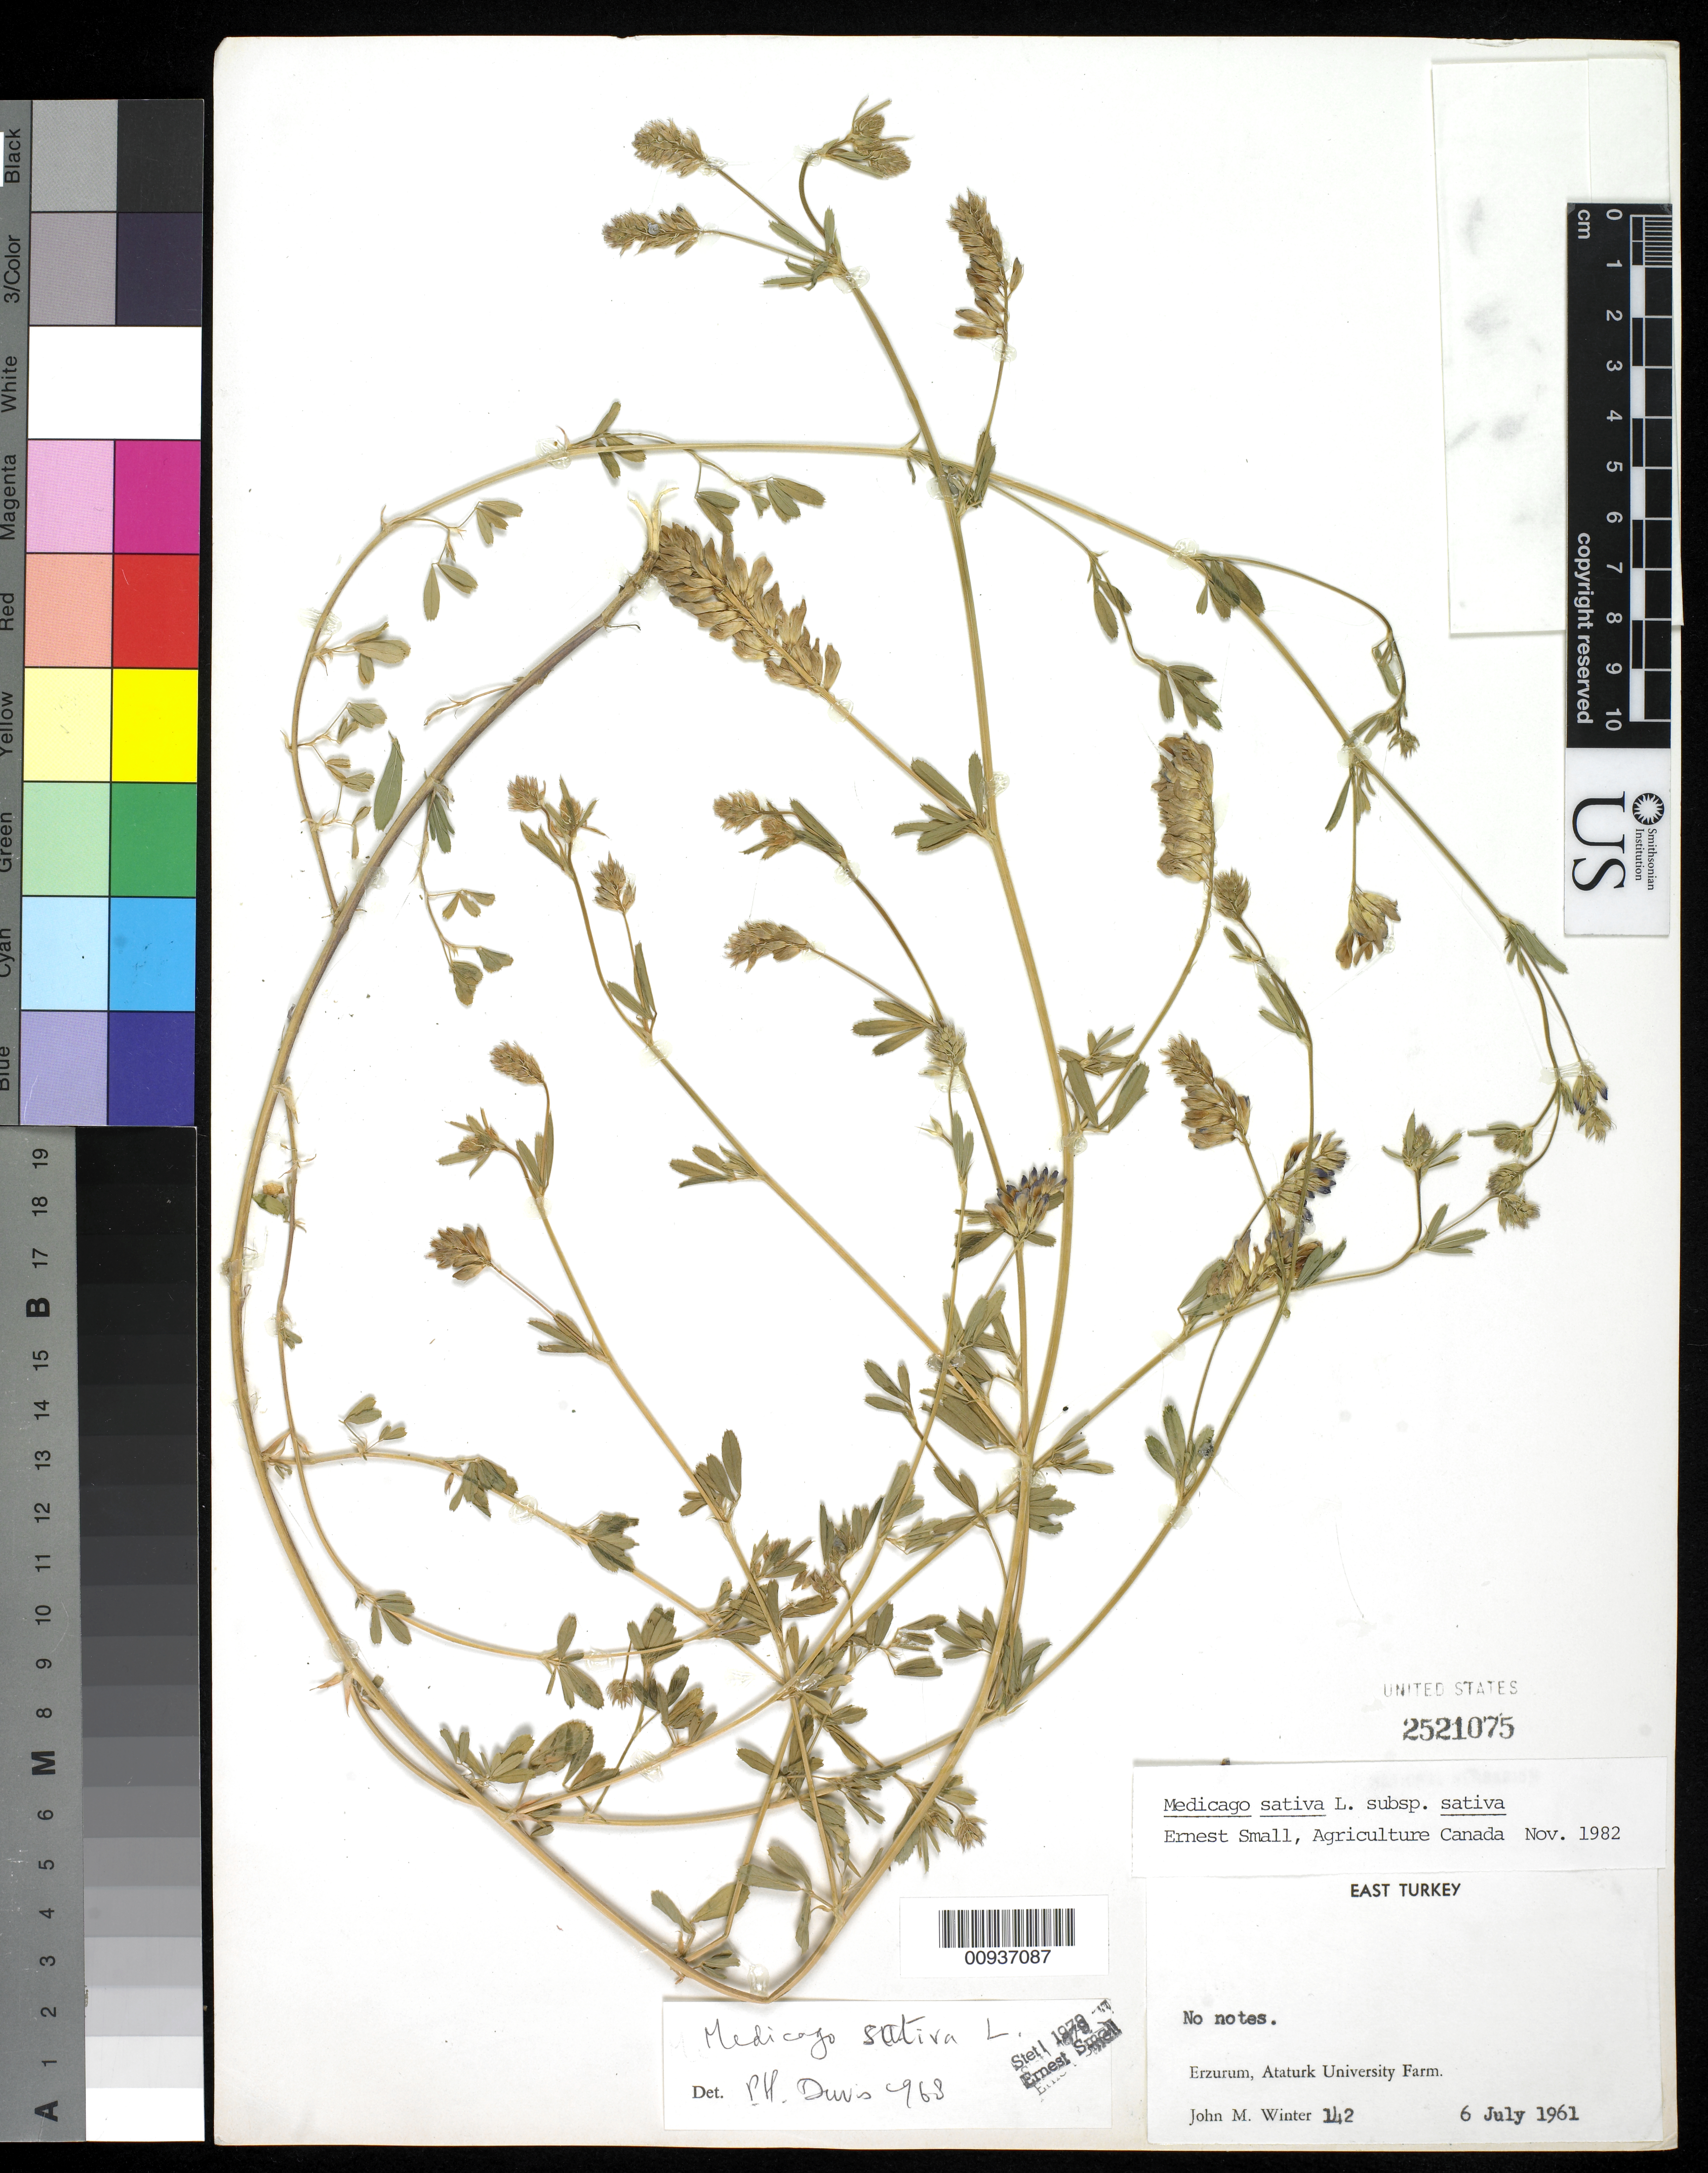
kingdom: Plantae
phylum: Tracheophyta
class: Magnoliopsida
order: Fabales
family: Fabaceae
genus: Medicago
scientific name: Medicago sativa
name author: L.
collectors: J. M. Winter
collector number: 142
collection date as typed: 06 Jul 1961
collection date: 1961-07-06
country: Turkey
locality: East turkey. Erzurum, Ataturk university Farm.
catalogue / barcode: US 2521075